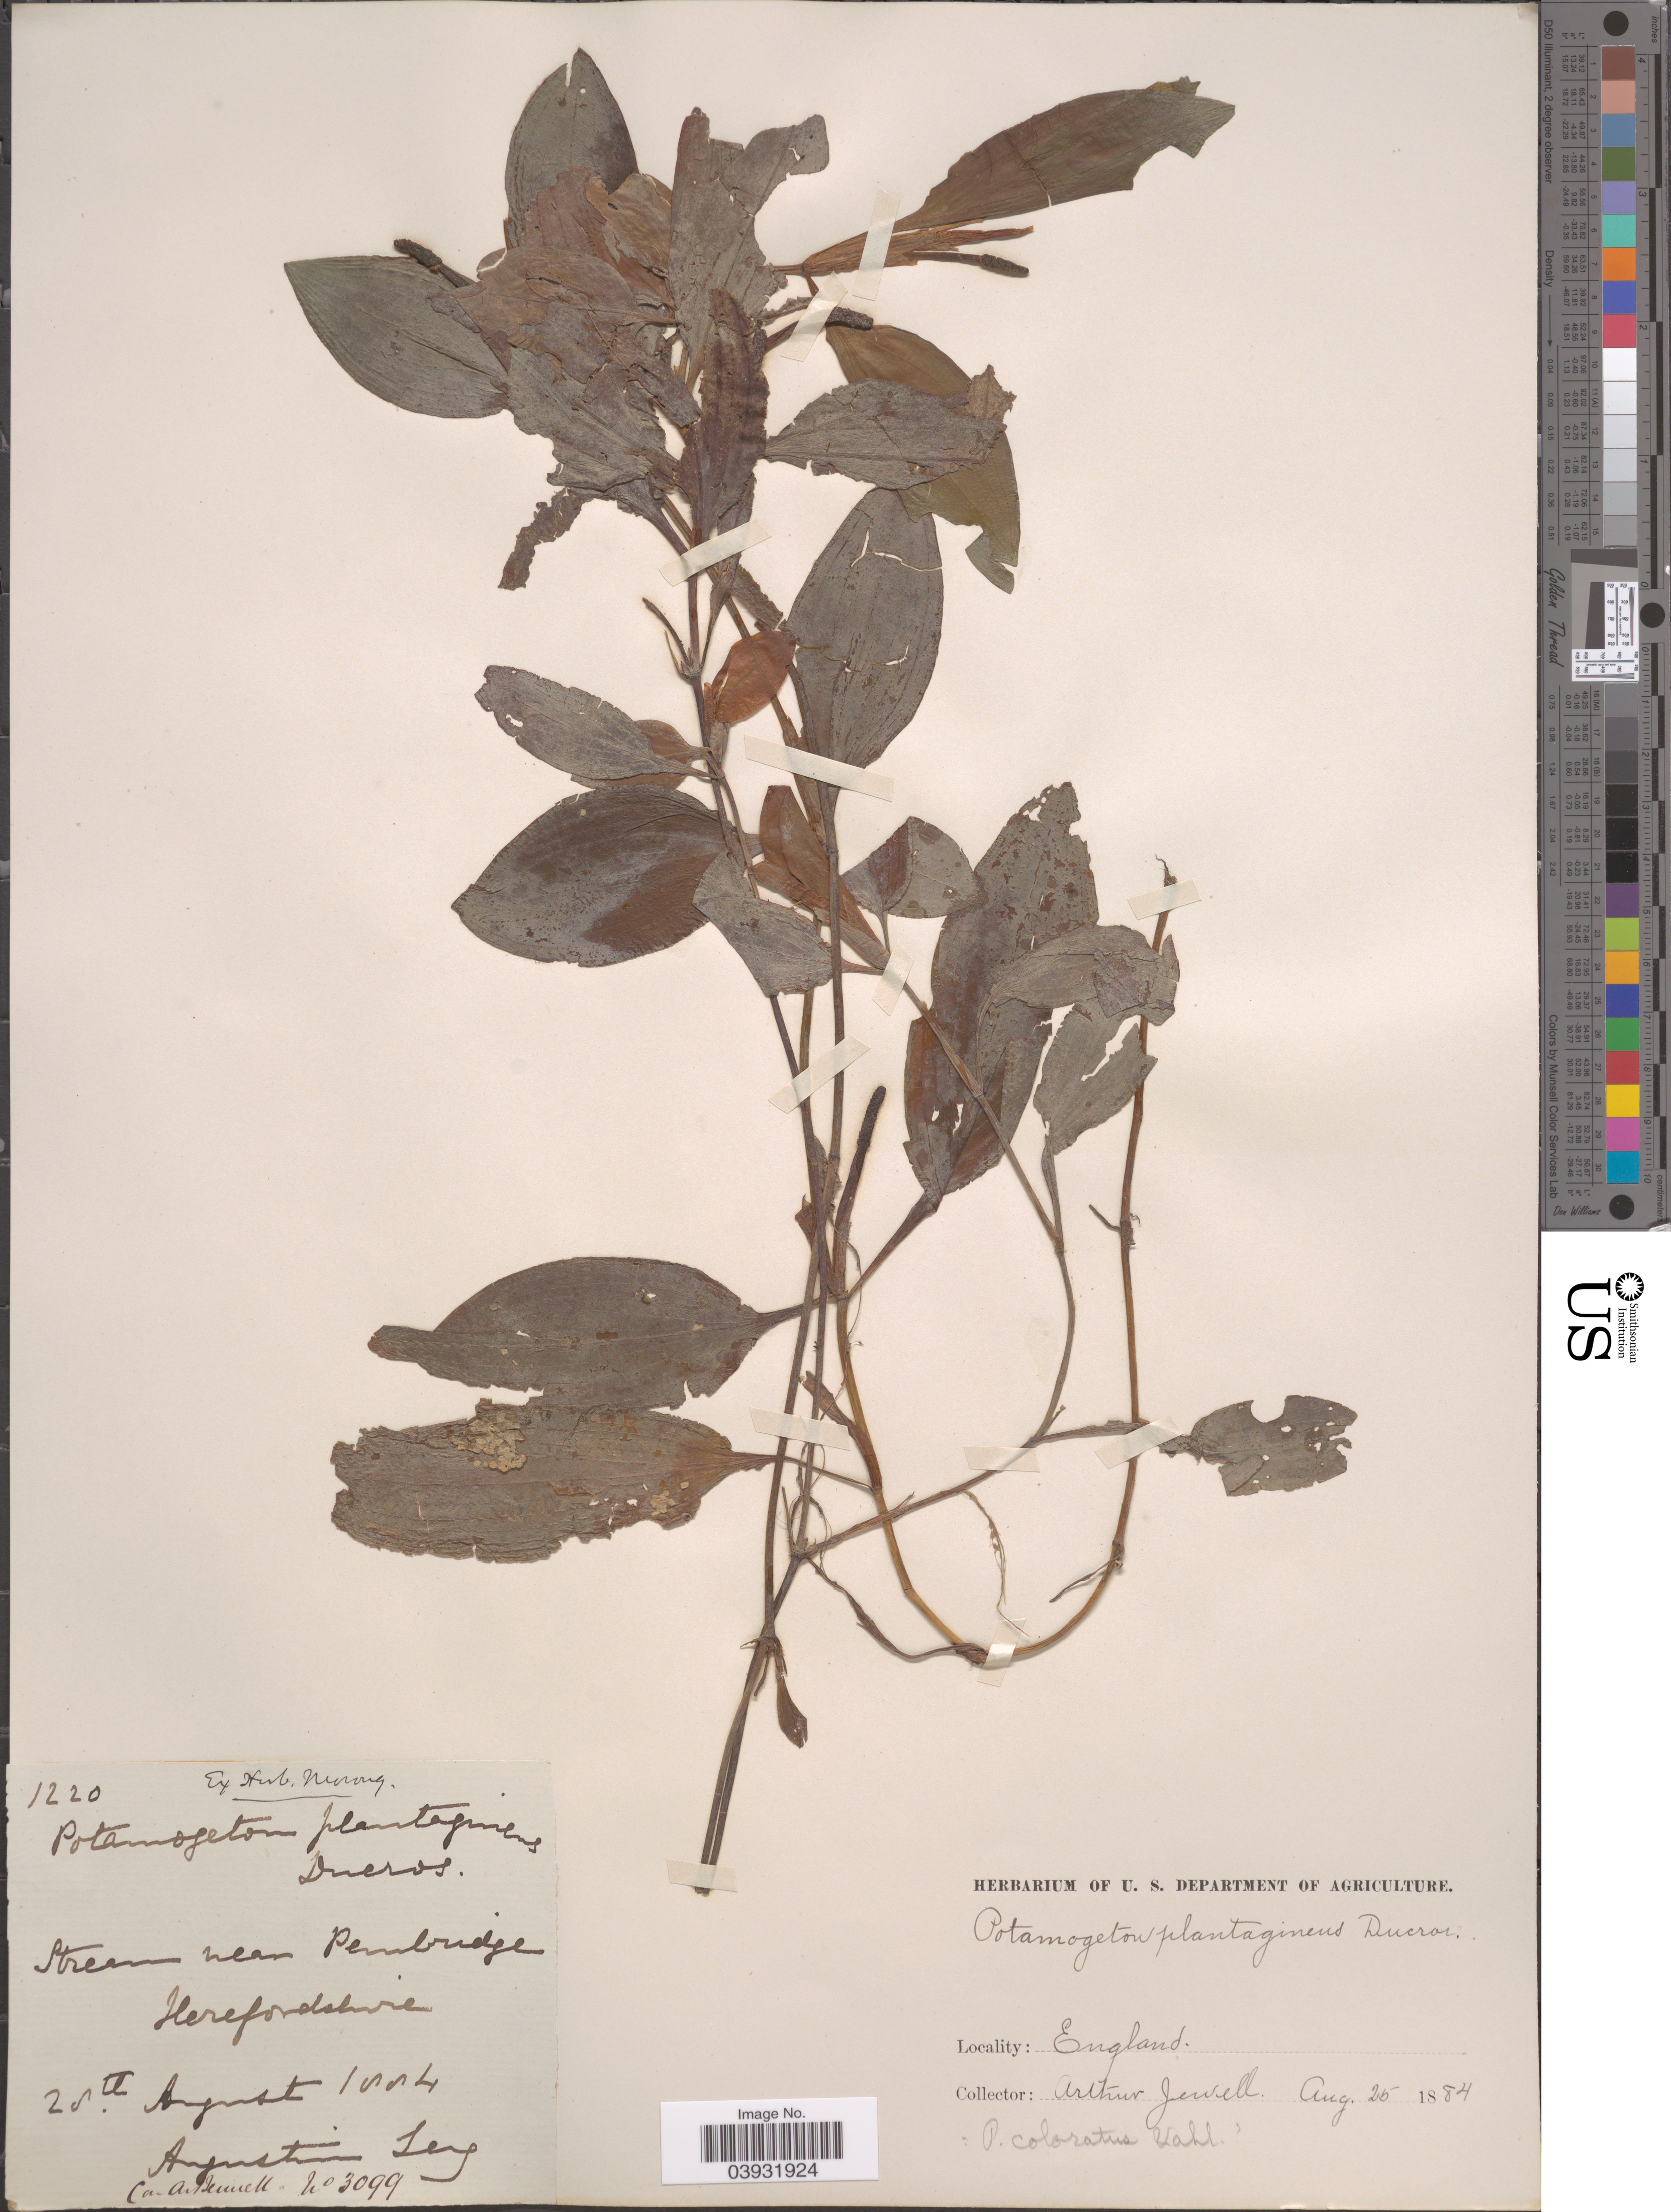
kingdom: Plantae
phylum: Tracheophyta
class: Liliopsida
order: Alismatales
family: Potamogetonaceae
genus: Potamogeton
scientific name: Potamogeton coloratus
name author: Hagstr.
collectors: A. Jewell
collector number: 3099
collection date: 1884-08-25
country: United Kingdom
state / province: England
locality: Stream near Pennbridge. Herefordshire.